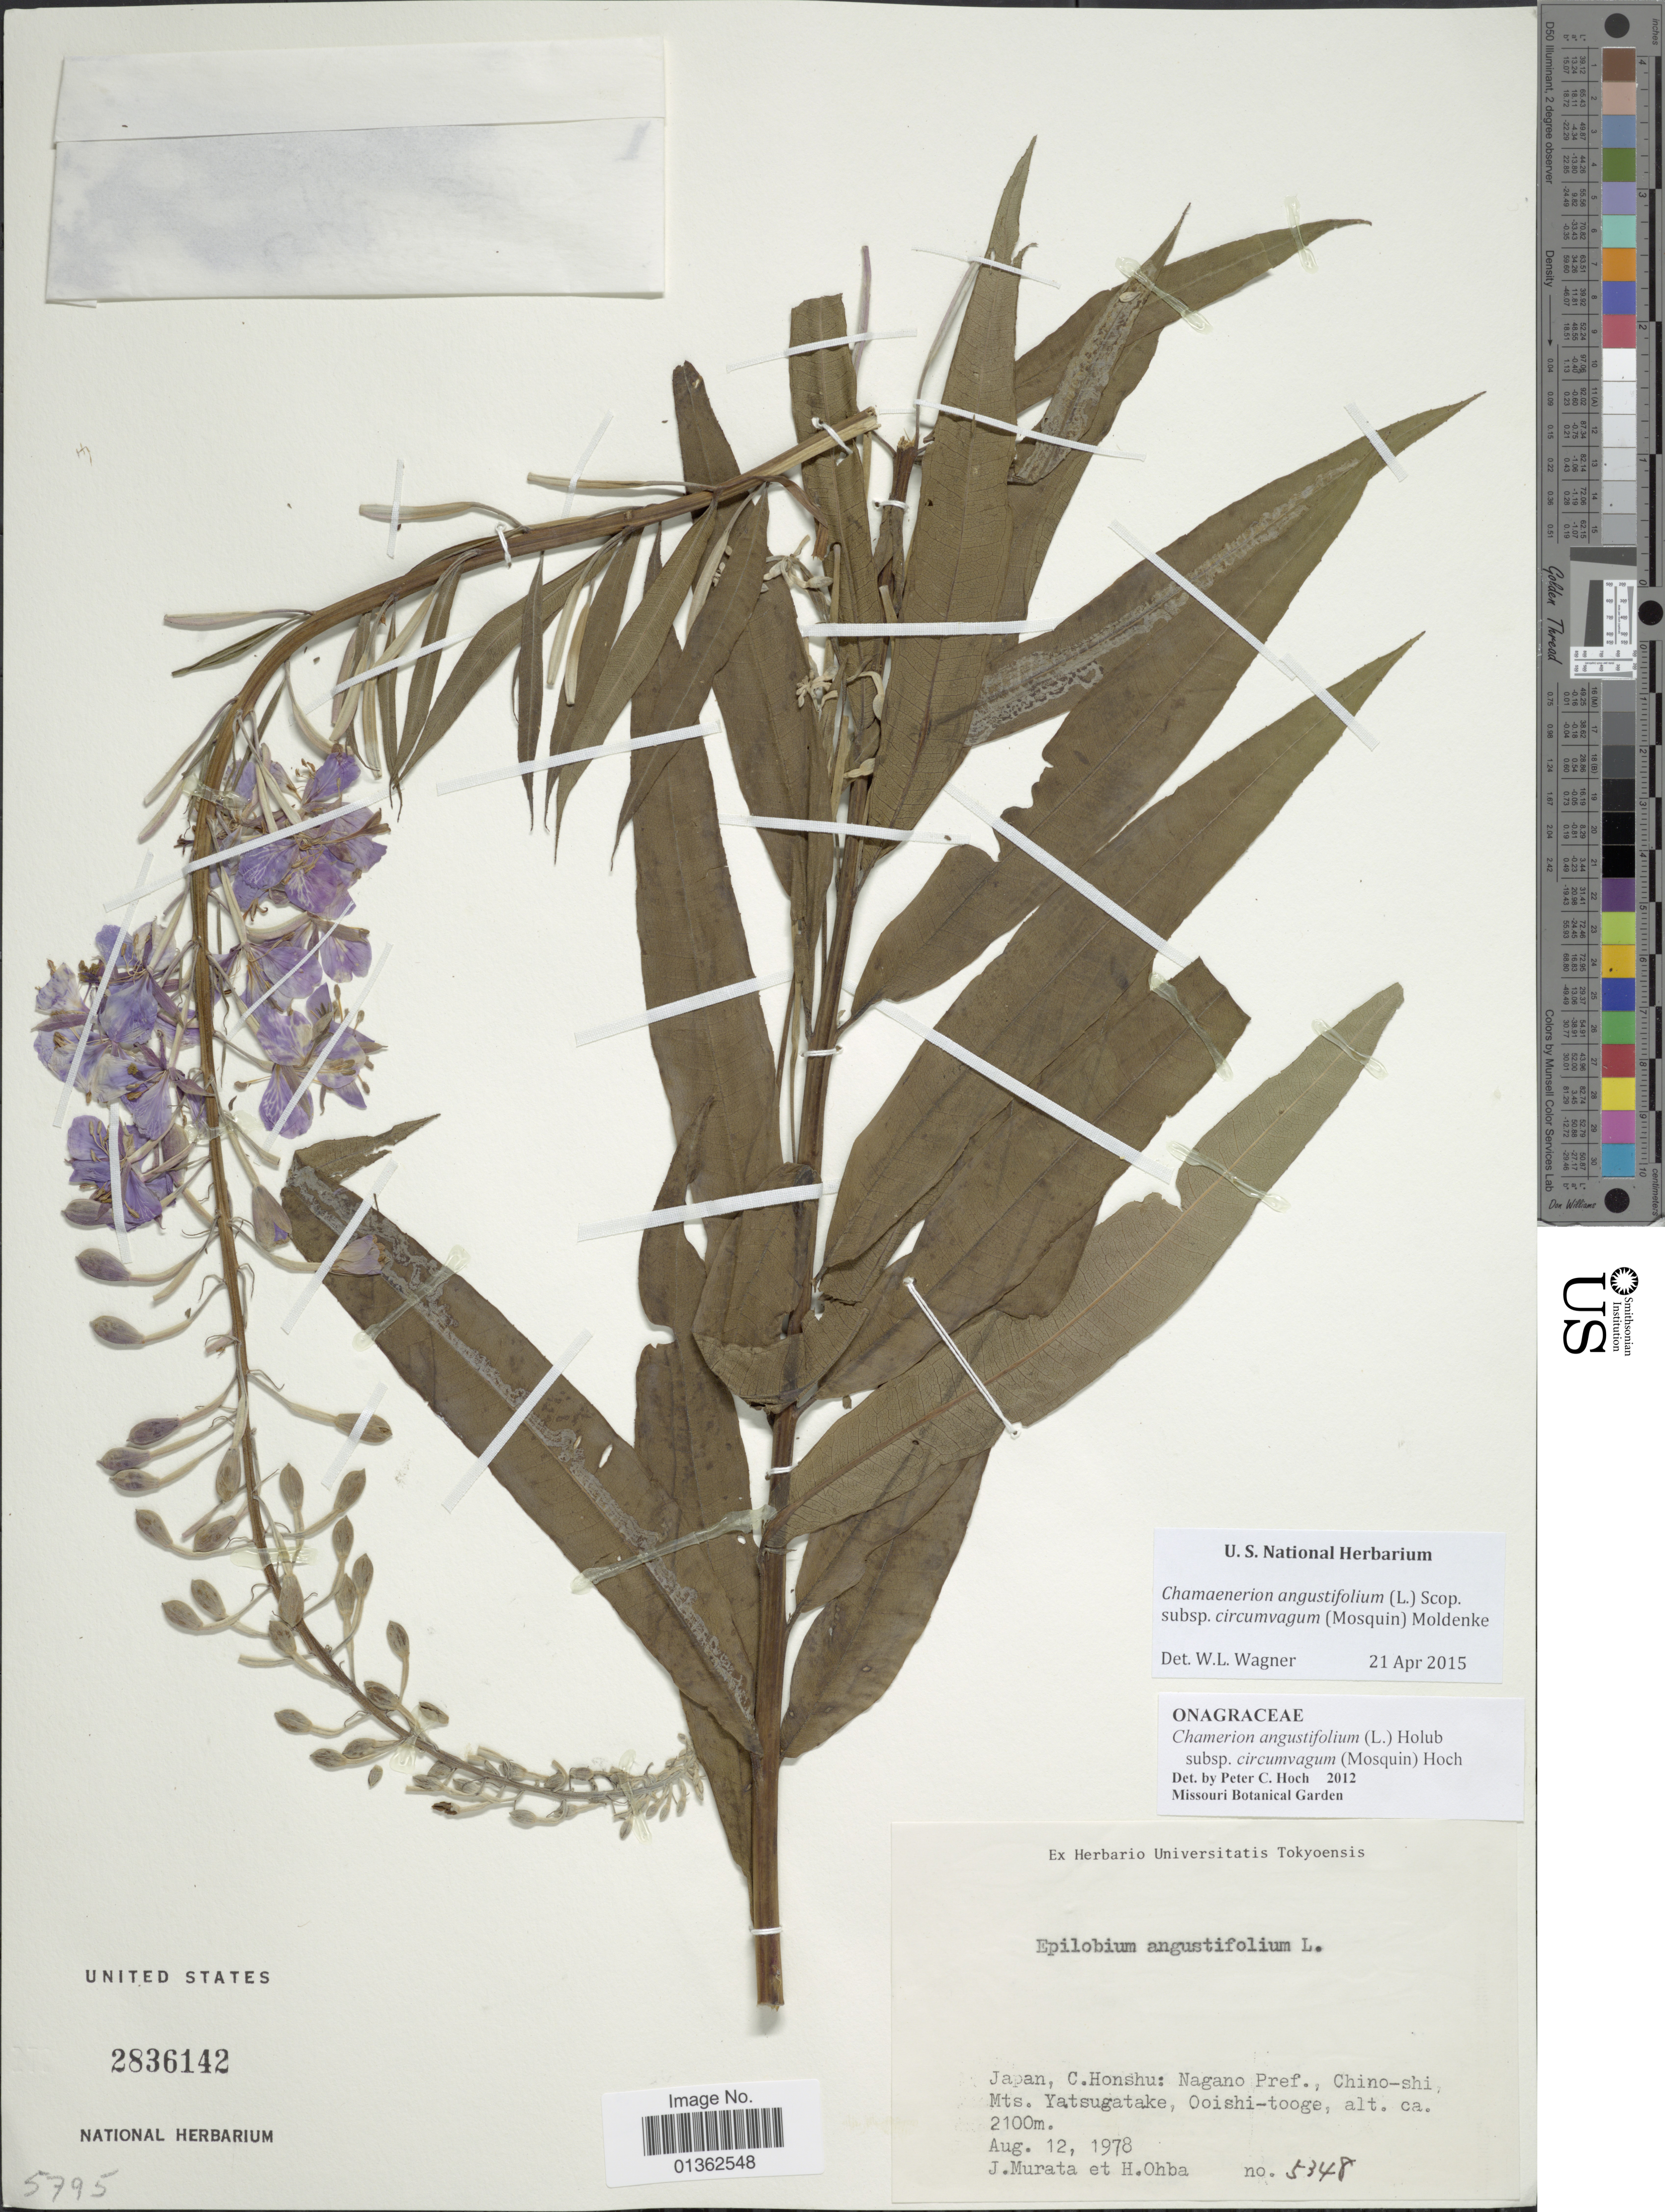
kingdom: Plantae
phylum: Tracheophyta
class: Magnoliopsida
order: Myrtales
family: Onagraceae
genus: Chamaenerion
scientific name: Chamaenerion angustifolium subsp. circumvagum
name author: (Mosquin) Moldenke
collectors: J. Murata & H. Ohba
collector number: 5348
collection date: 1978-08-12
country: Japan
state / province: Nagano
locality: C. Honshu: Chino-shi, Mts. Yatsugatake, Ooishi-tooge.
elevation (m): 2100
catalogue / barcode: US 2836143